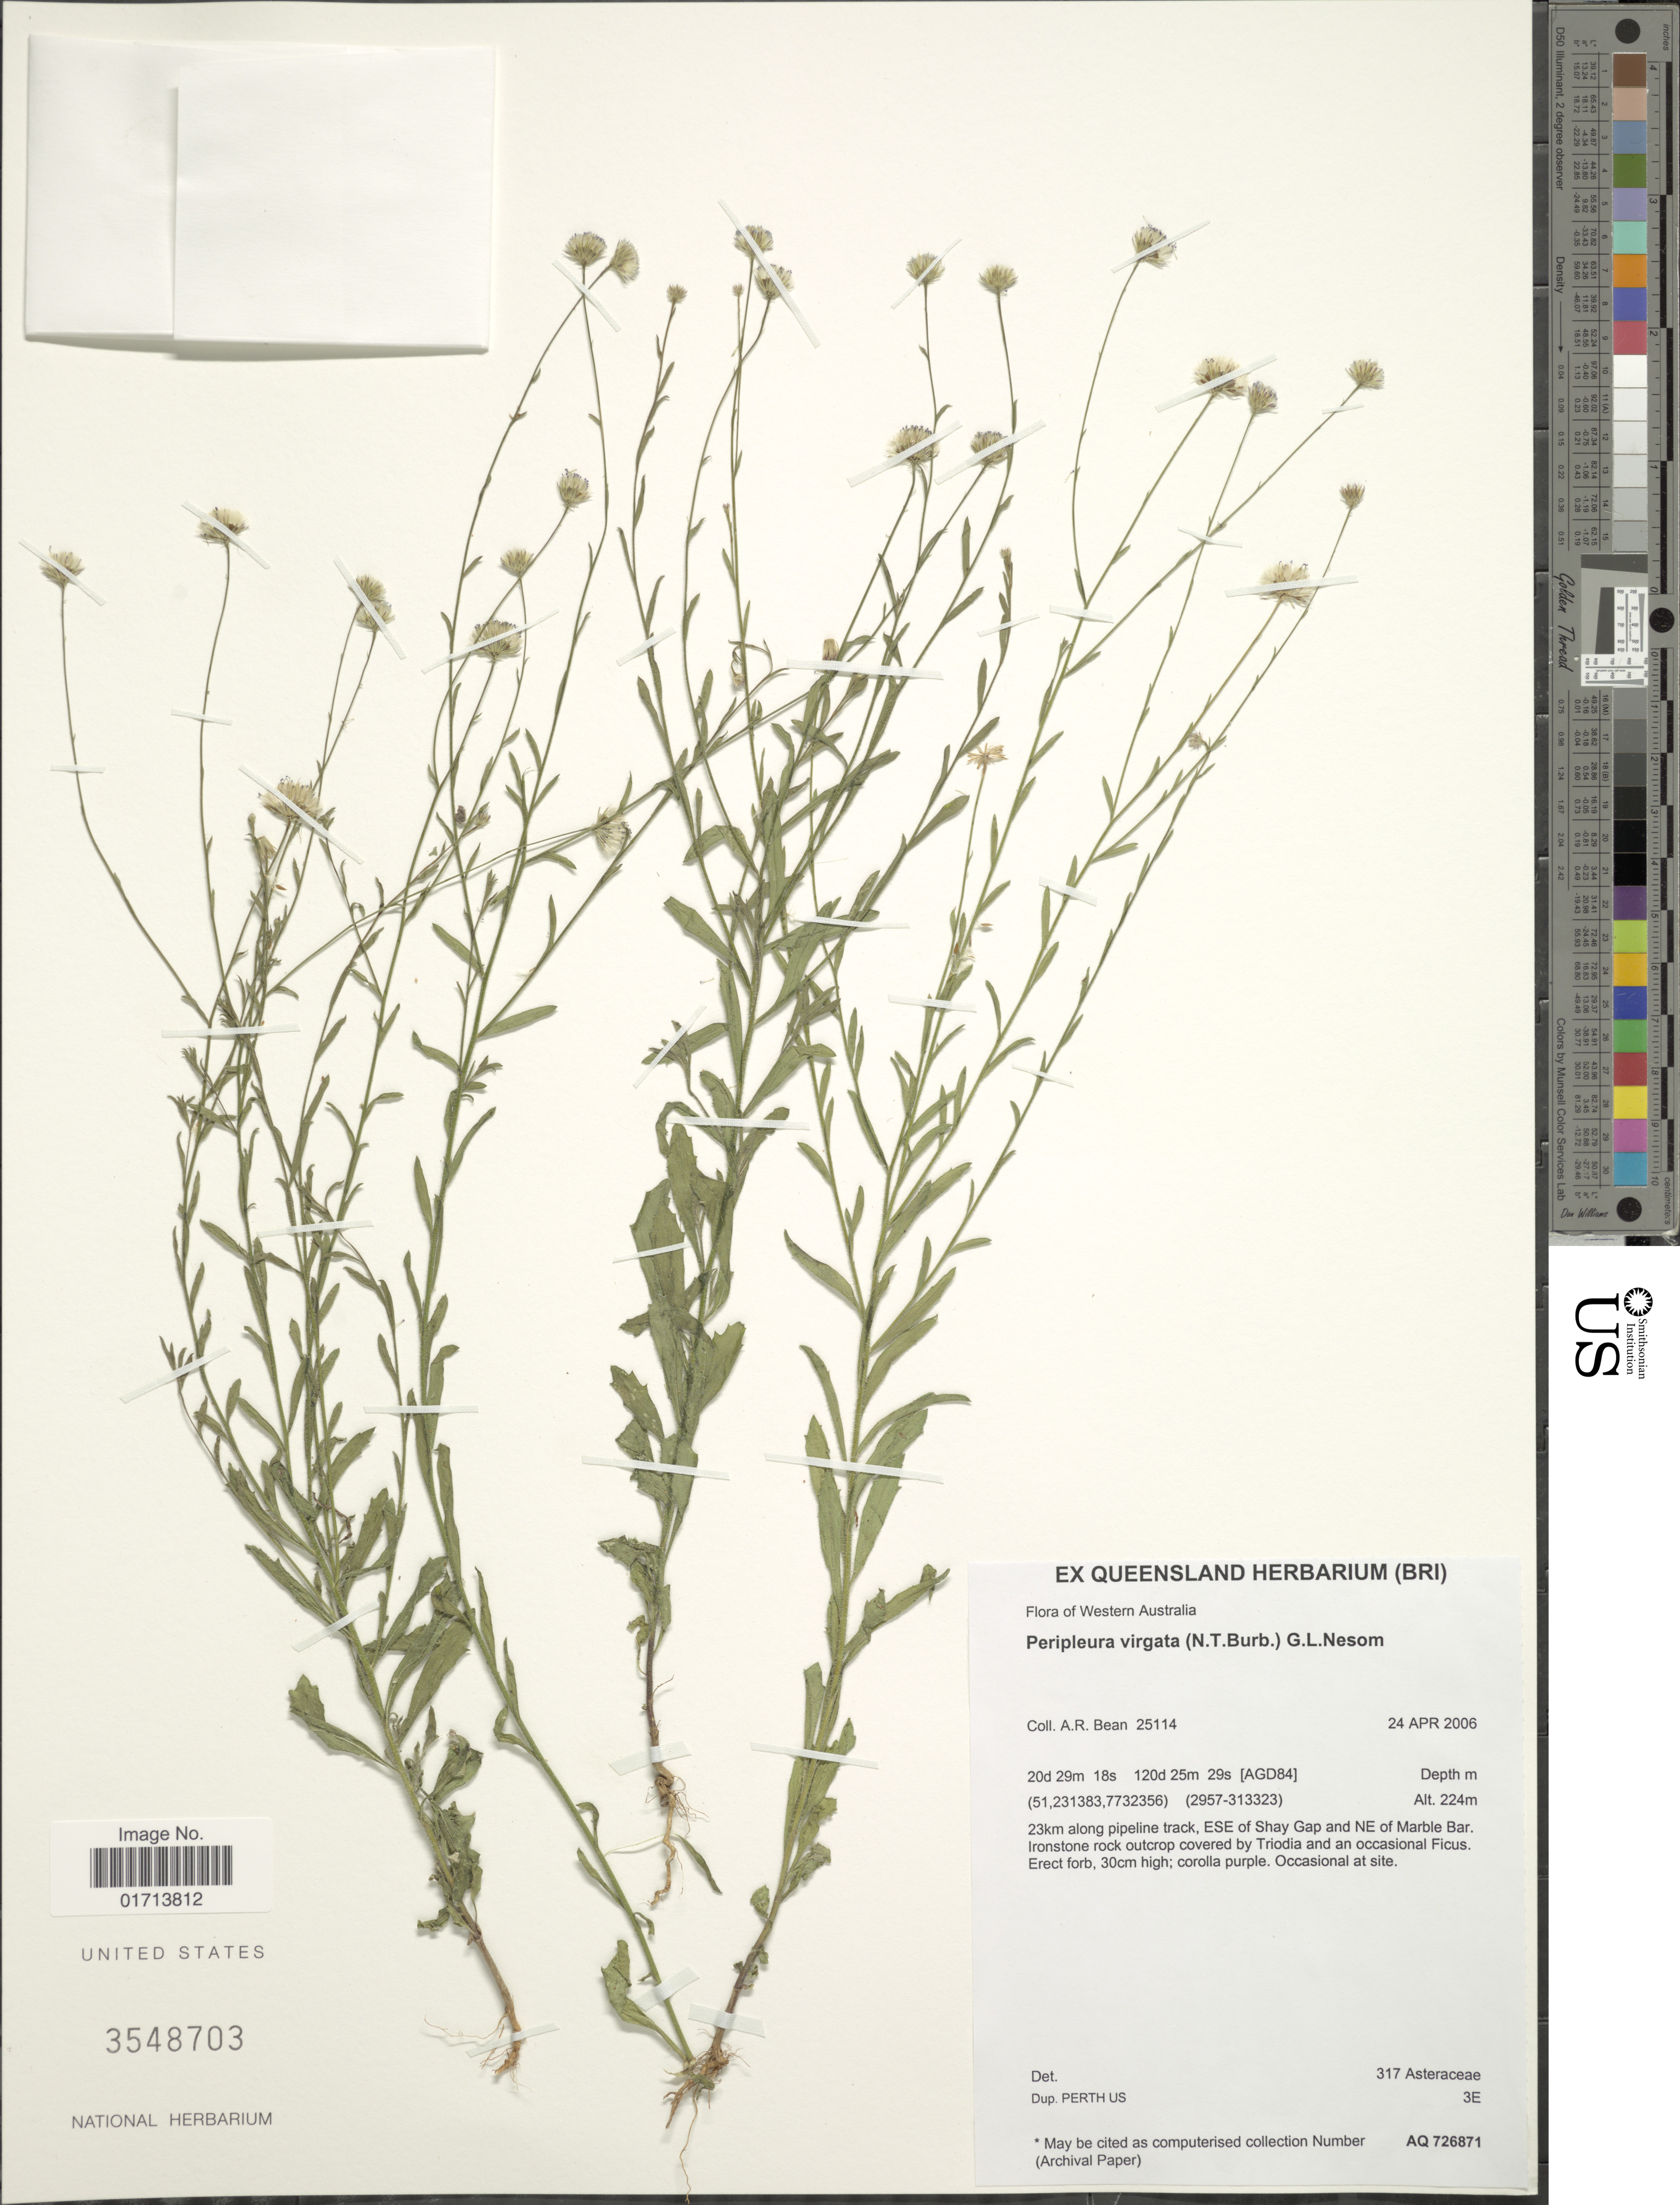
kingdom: Plantae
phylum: Tracheophyta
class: Magnoliopsida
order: Asterales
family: Asteraceae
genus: Peripleura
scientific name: Peripleura virgata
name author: (N.T. Burb.) G.L. Nesom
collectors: A. R. Bean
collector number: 25114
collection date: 2006-04-24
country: Australia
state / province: Western Australia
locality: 23km along pipeline track, ESE of Shay Gap and NE of Marble Bar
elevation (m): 224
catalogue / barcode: US 3548703